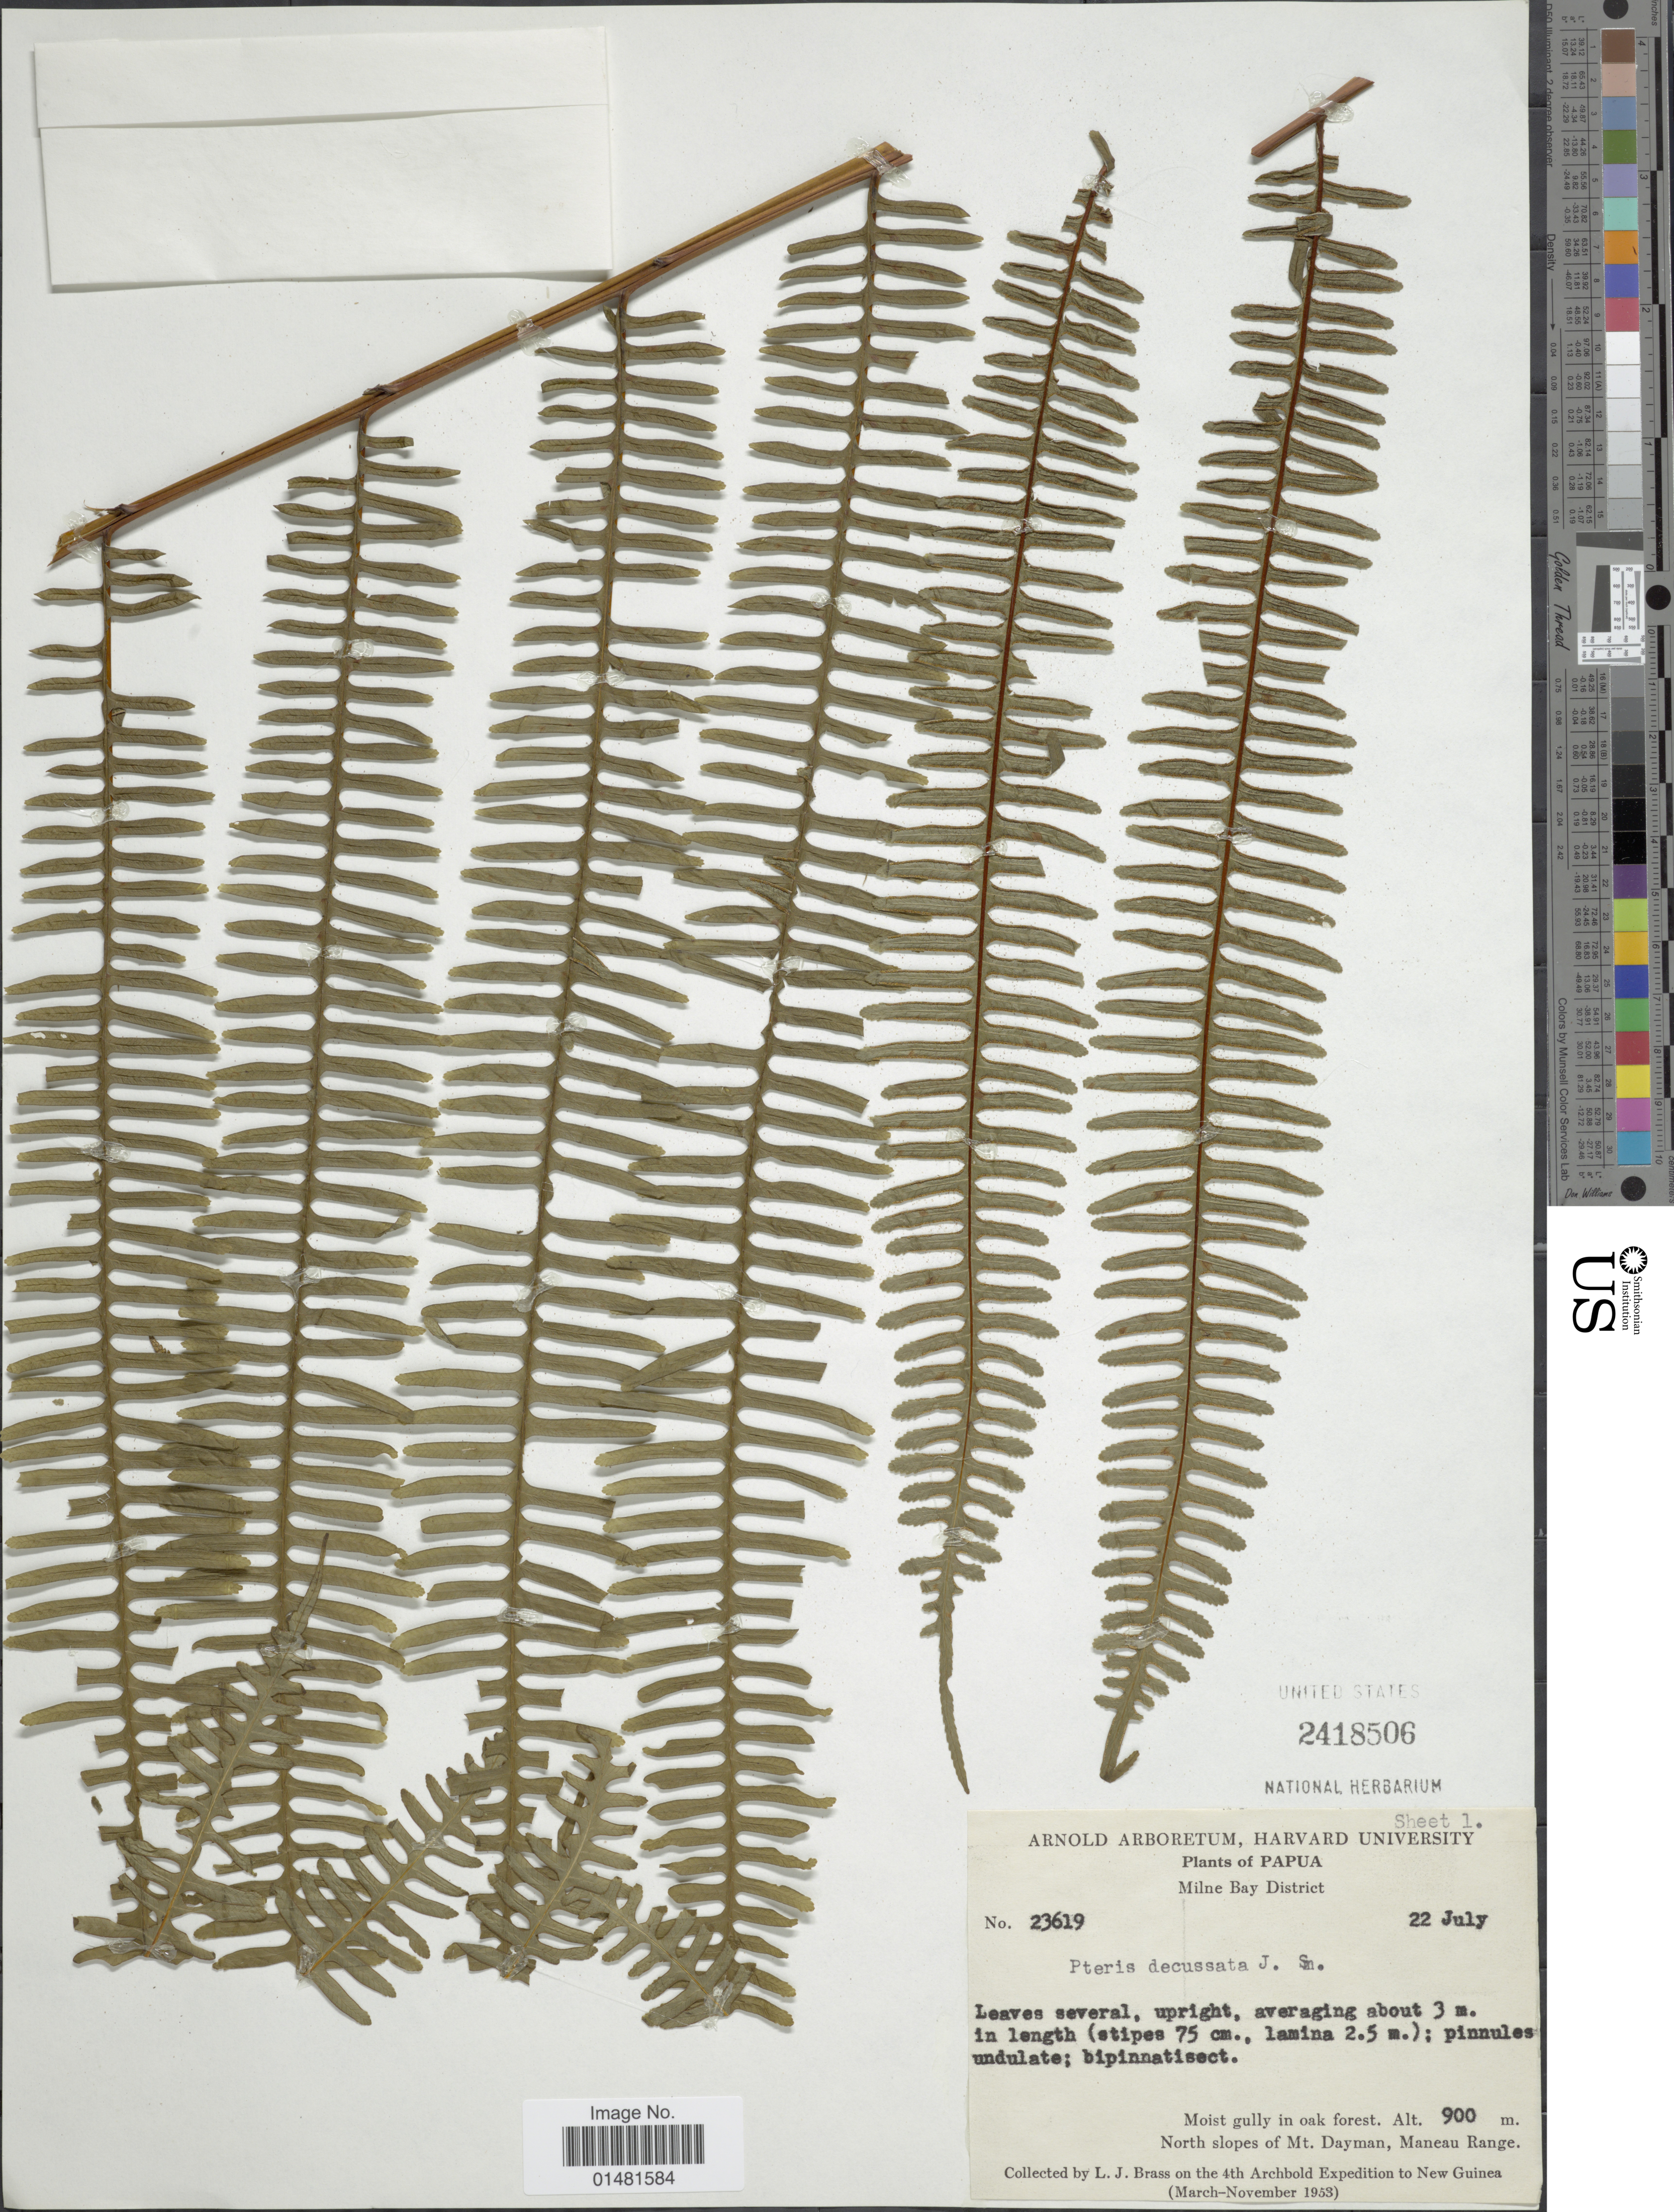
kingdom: Plantae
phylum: Tracheophyta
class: Polypodiopsida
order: Polypodiales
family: Pteridaceae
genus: Pteris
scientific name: Pteris decussata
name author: J. Sm.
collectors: L. J. Brass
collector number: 23619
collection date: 1953-07-22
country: Papua New Guinea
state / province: Milne Bay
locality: Moist gully in oak forest, North slopes of Mt. Dayman, Maneau Range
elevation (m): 900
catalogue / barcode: US 2418506